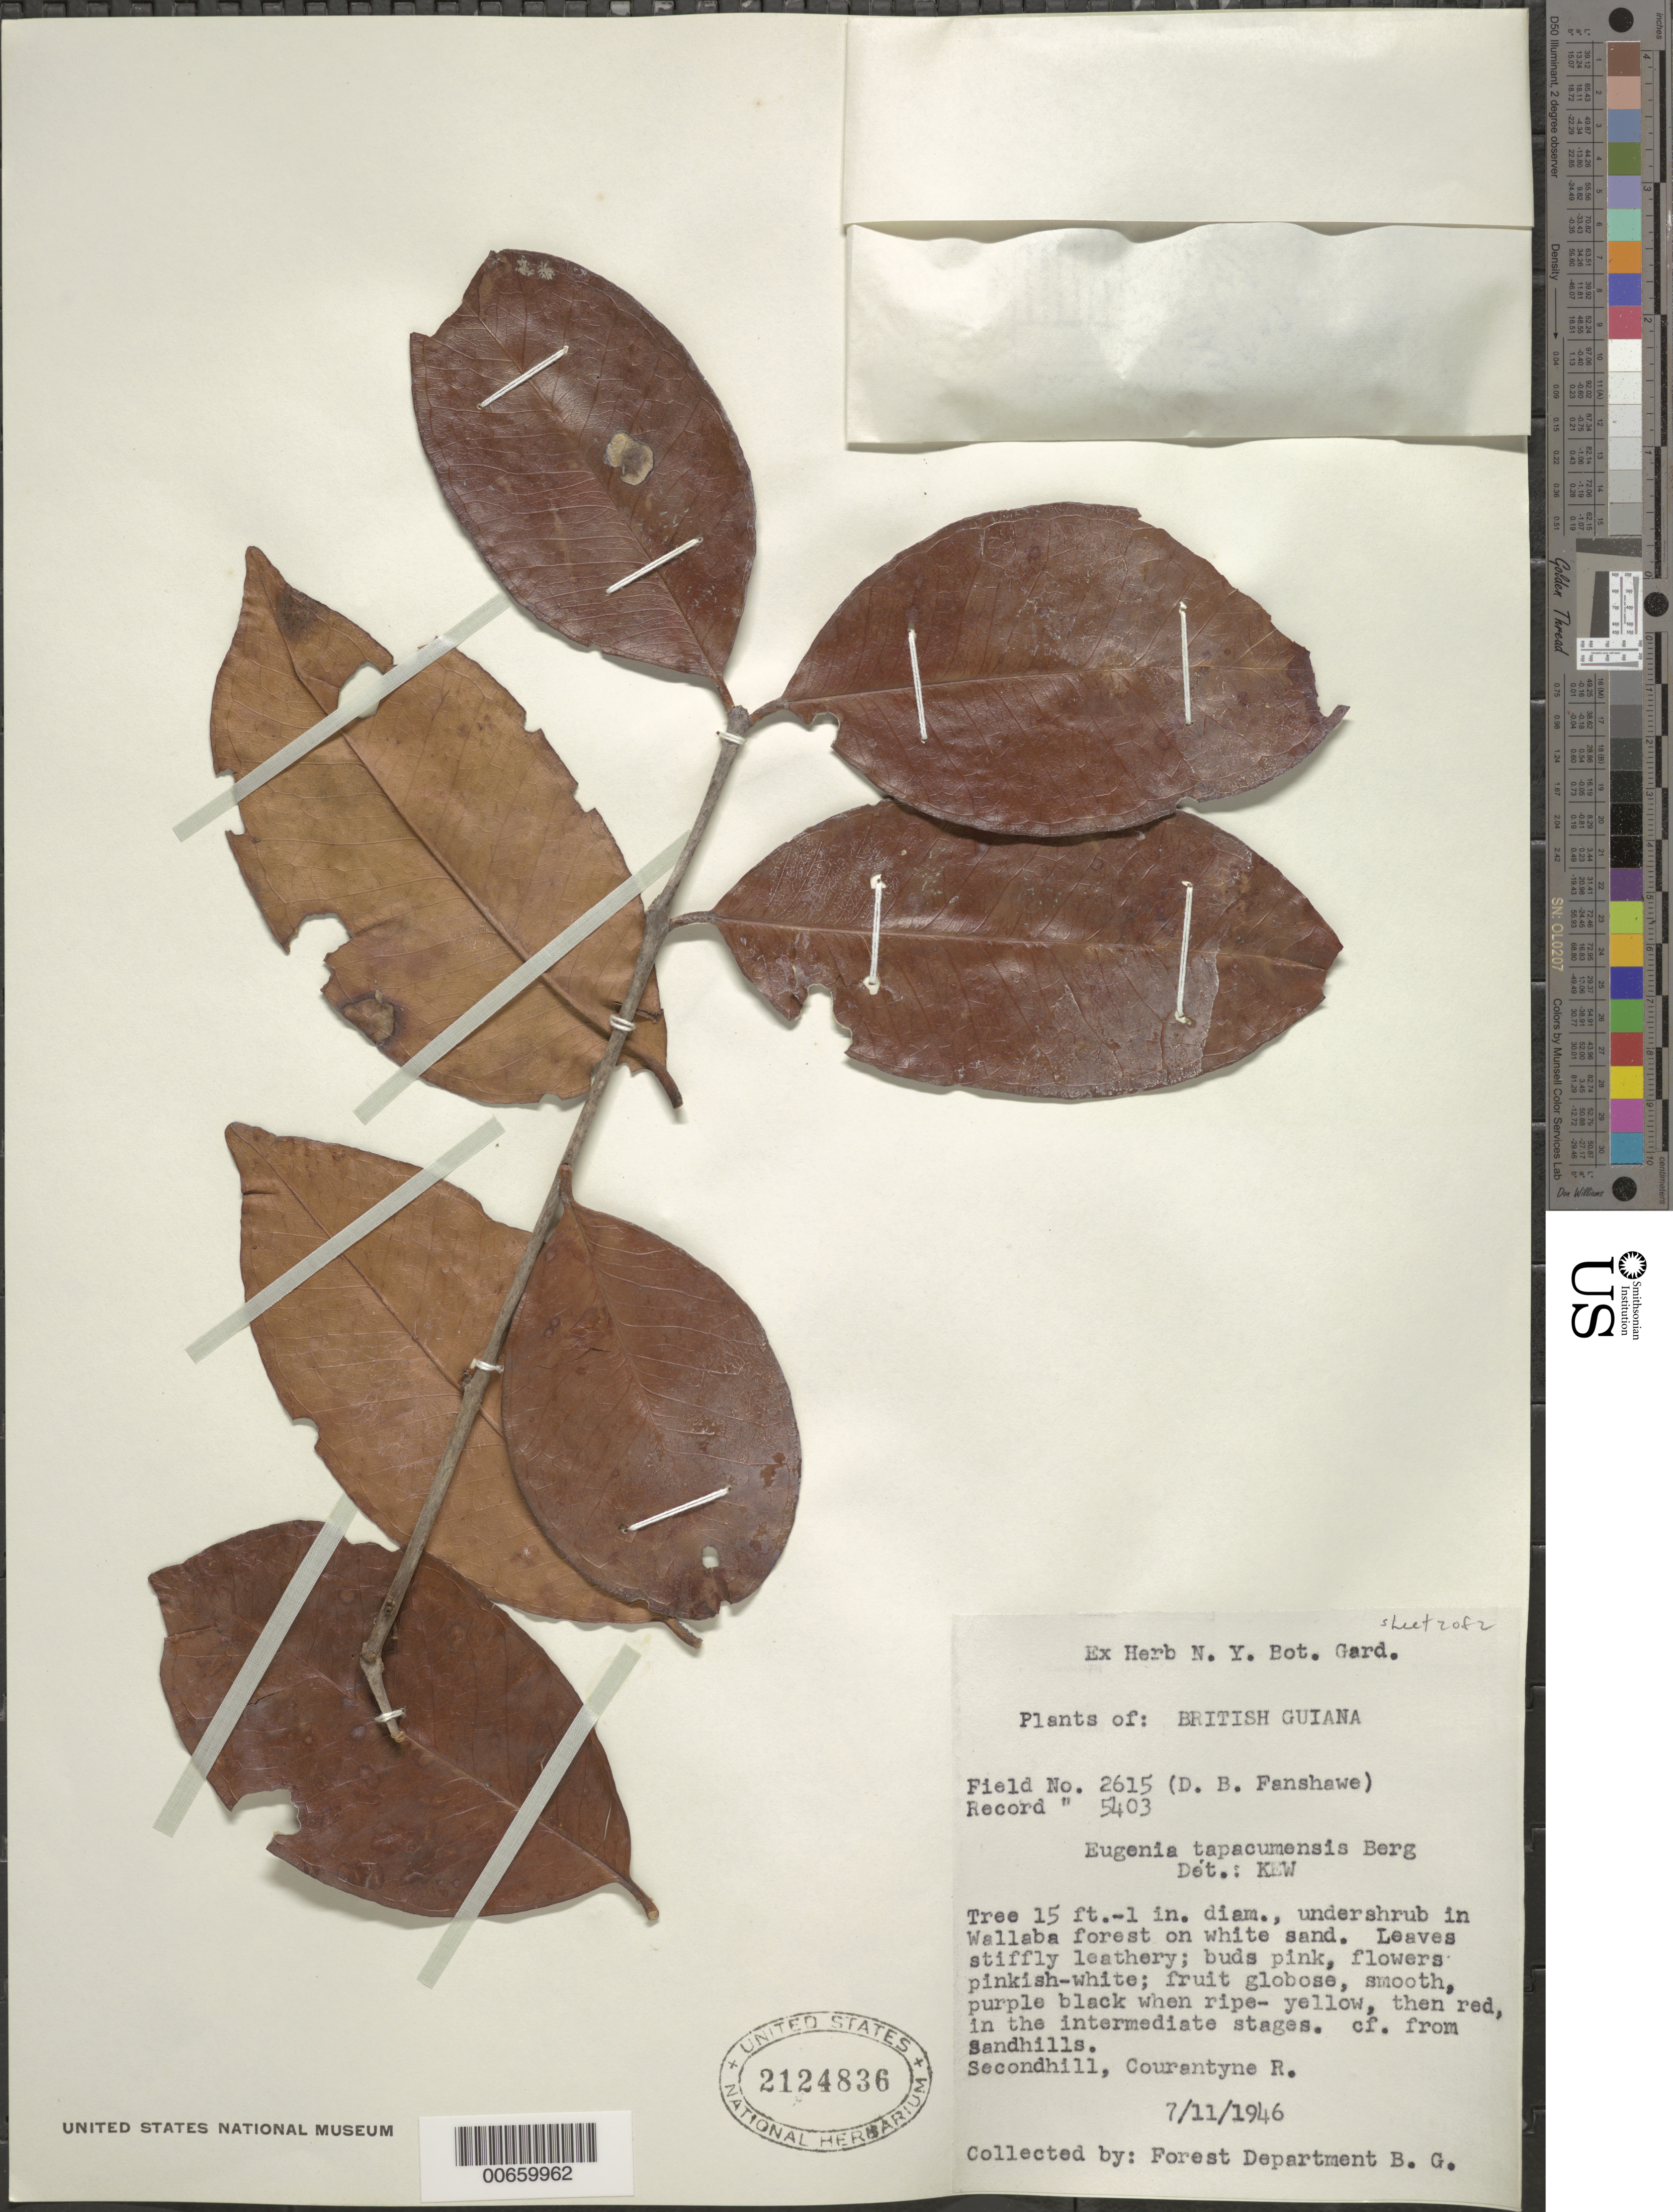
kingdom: Plantae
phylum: Tracheophyta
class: Magnoliopsida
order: Myrtales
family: Myrtaceae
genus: Eugenia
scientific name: Eugenia stictopetala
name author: DC.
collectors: Forest Dept. B. G.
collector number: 2615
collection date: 1946-11-07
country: Guyana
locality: British Guiana, Secondhill, Courantyne R.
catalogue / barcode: US 2124836